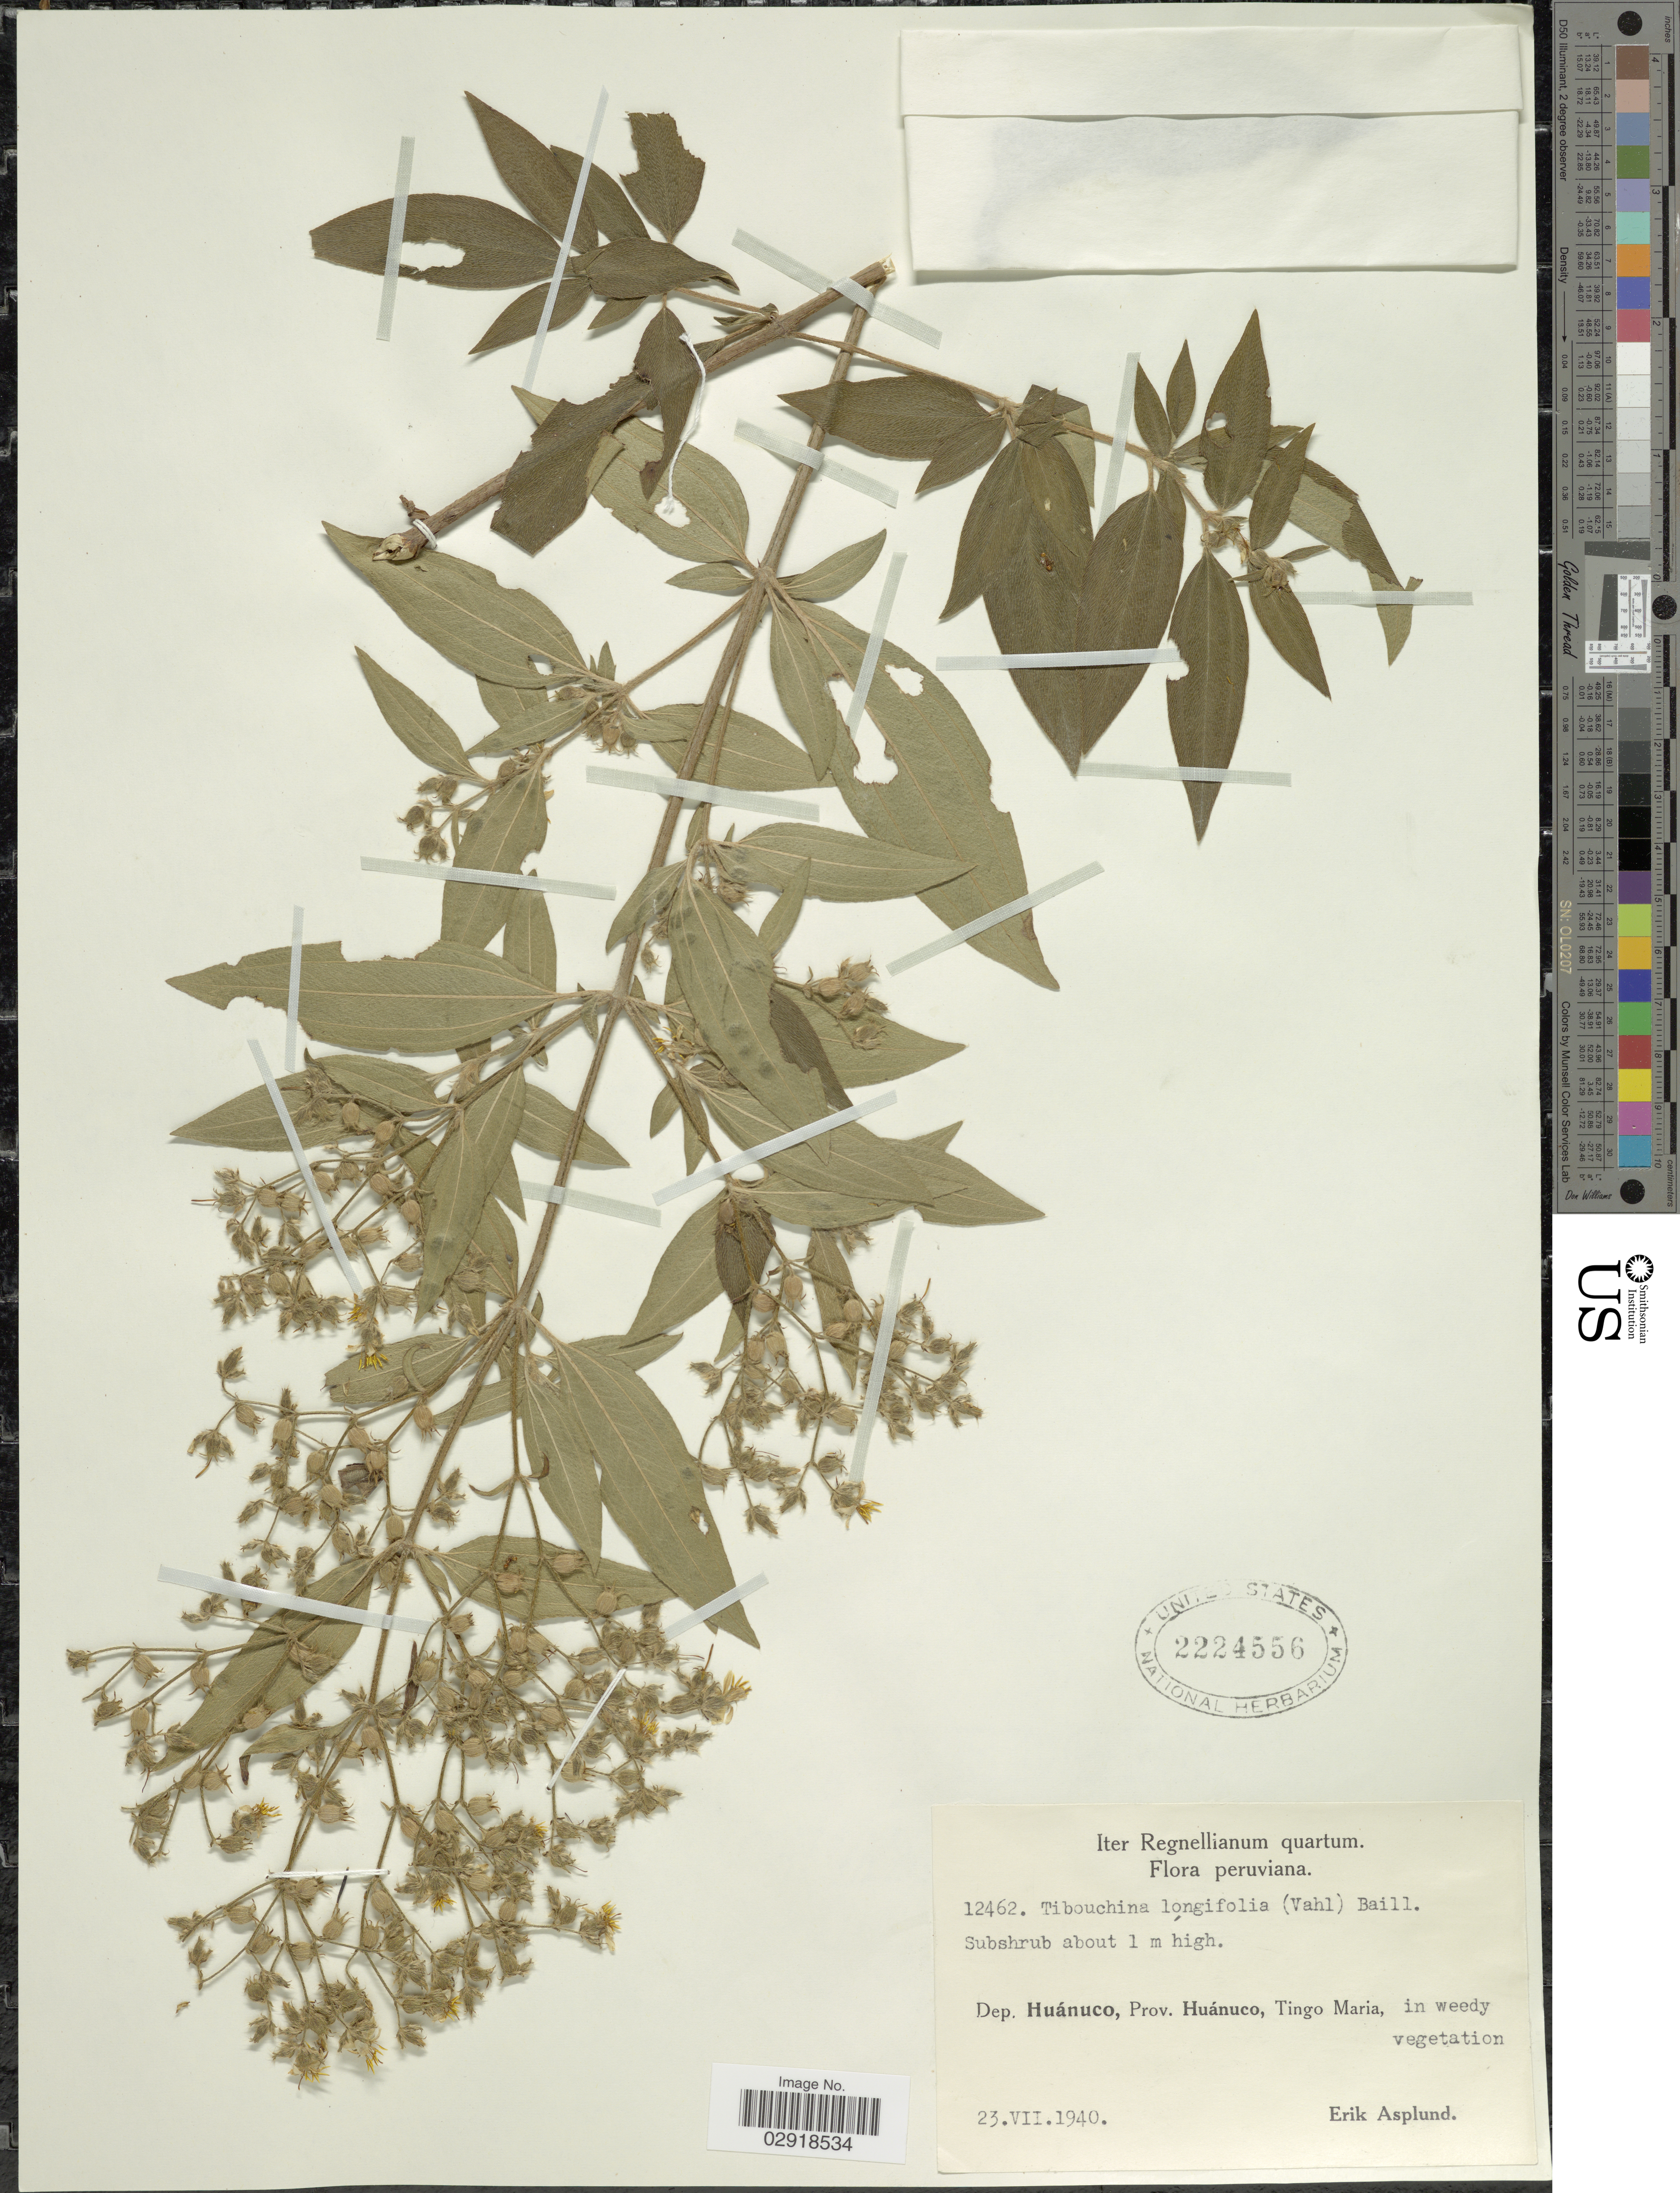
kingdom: Plantae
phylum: Tracheophyta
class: Magnoliopsida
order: Myrtales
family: Melastomataceae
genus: Chaetogastra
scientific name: Chaetogastra longifolia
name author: (Vahl) DC.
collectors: E. Asplund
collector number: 12462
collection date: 1940-07-23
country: Peru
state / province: Huánuco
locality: Dep. Huánuco, Prov. Huánuco, Tingo Maria, in weedy vegetation.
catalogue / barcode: US 2224556